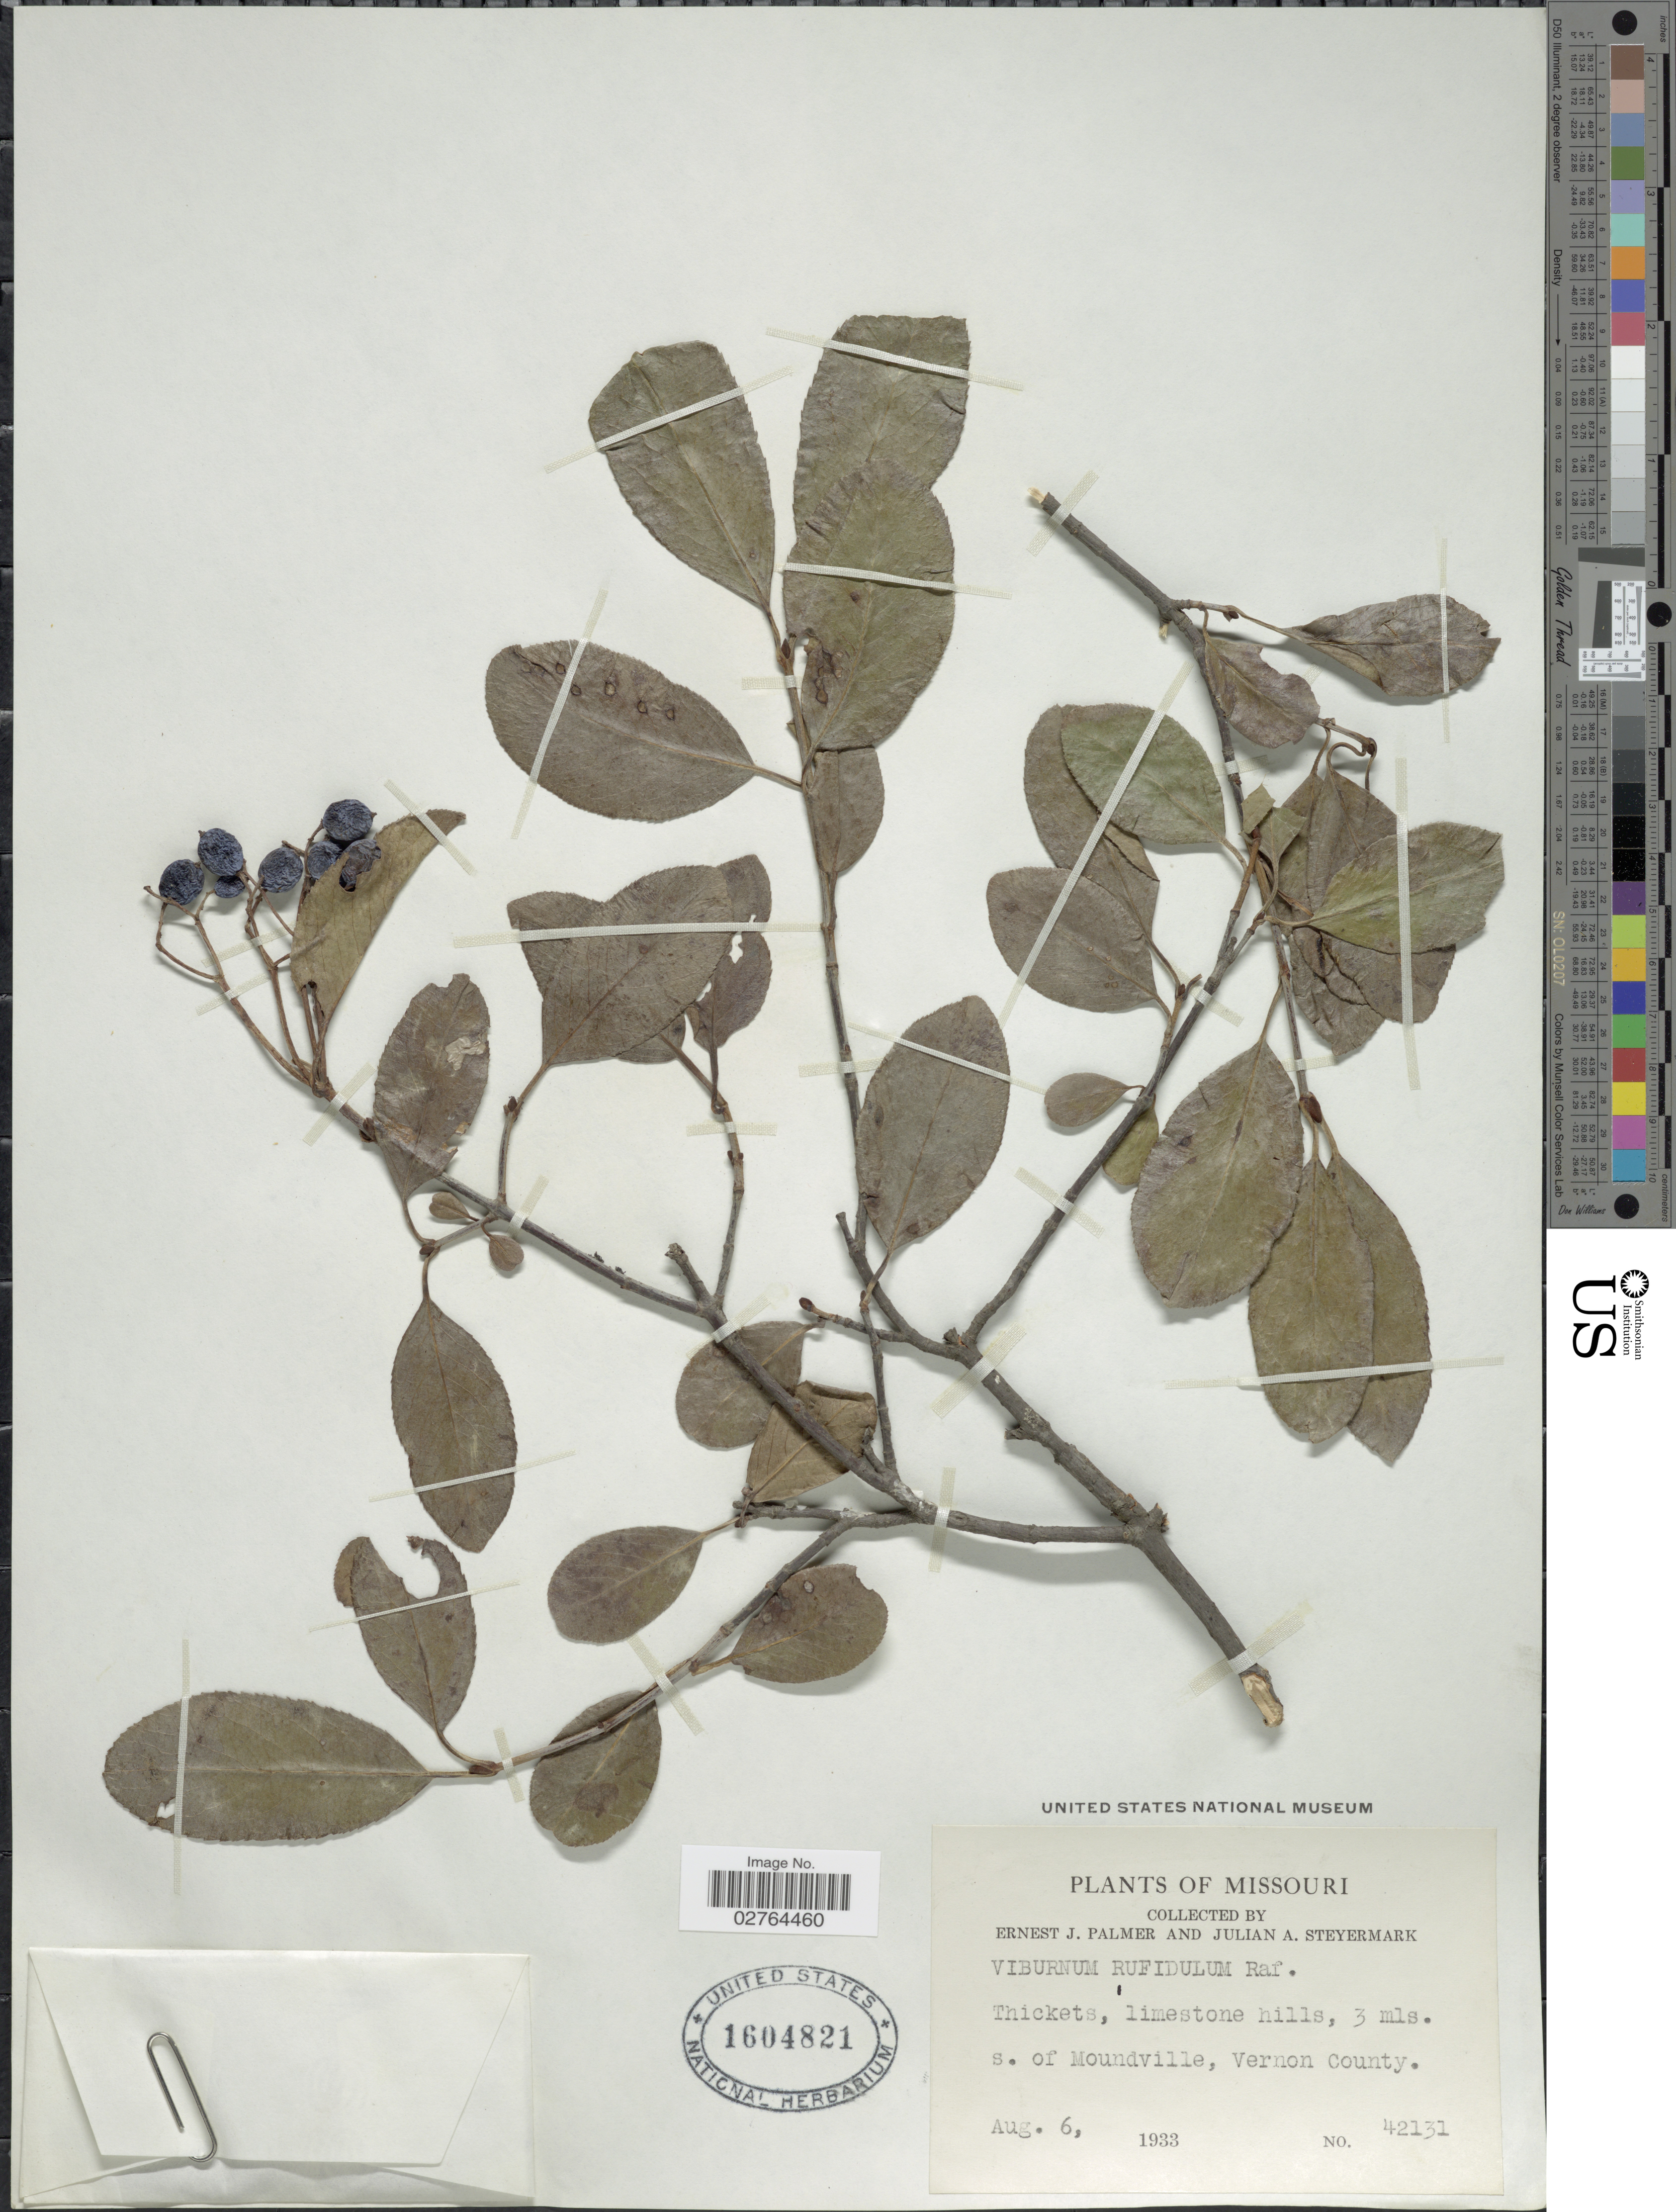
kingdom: Plantae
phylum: Tracheophyta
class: Magnoliopsida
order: Dipsacales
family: Viburnaceae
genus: Viburnum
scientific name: Viburnum rufidulum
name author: Raf.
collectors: E. J. Palmer & J. Steyermark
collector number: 42131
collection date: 1933-08-06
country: United States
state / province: Missouri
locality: Thickets, limestone hills, 3 mls. s. of Moundville, Vernon County.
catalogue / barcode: US 1604821